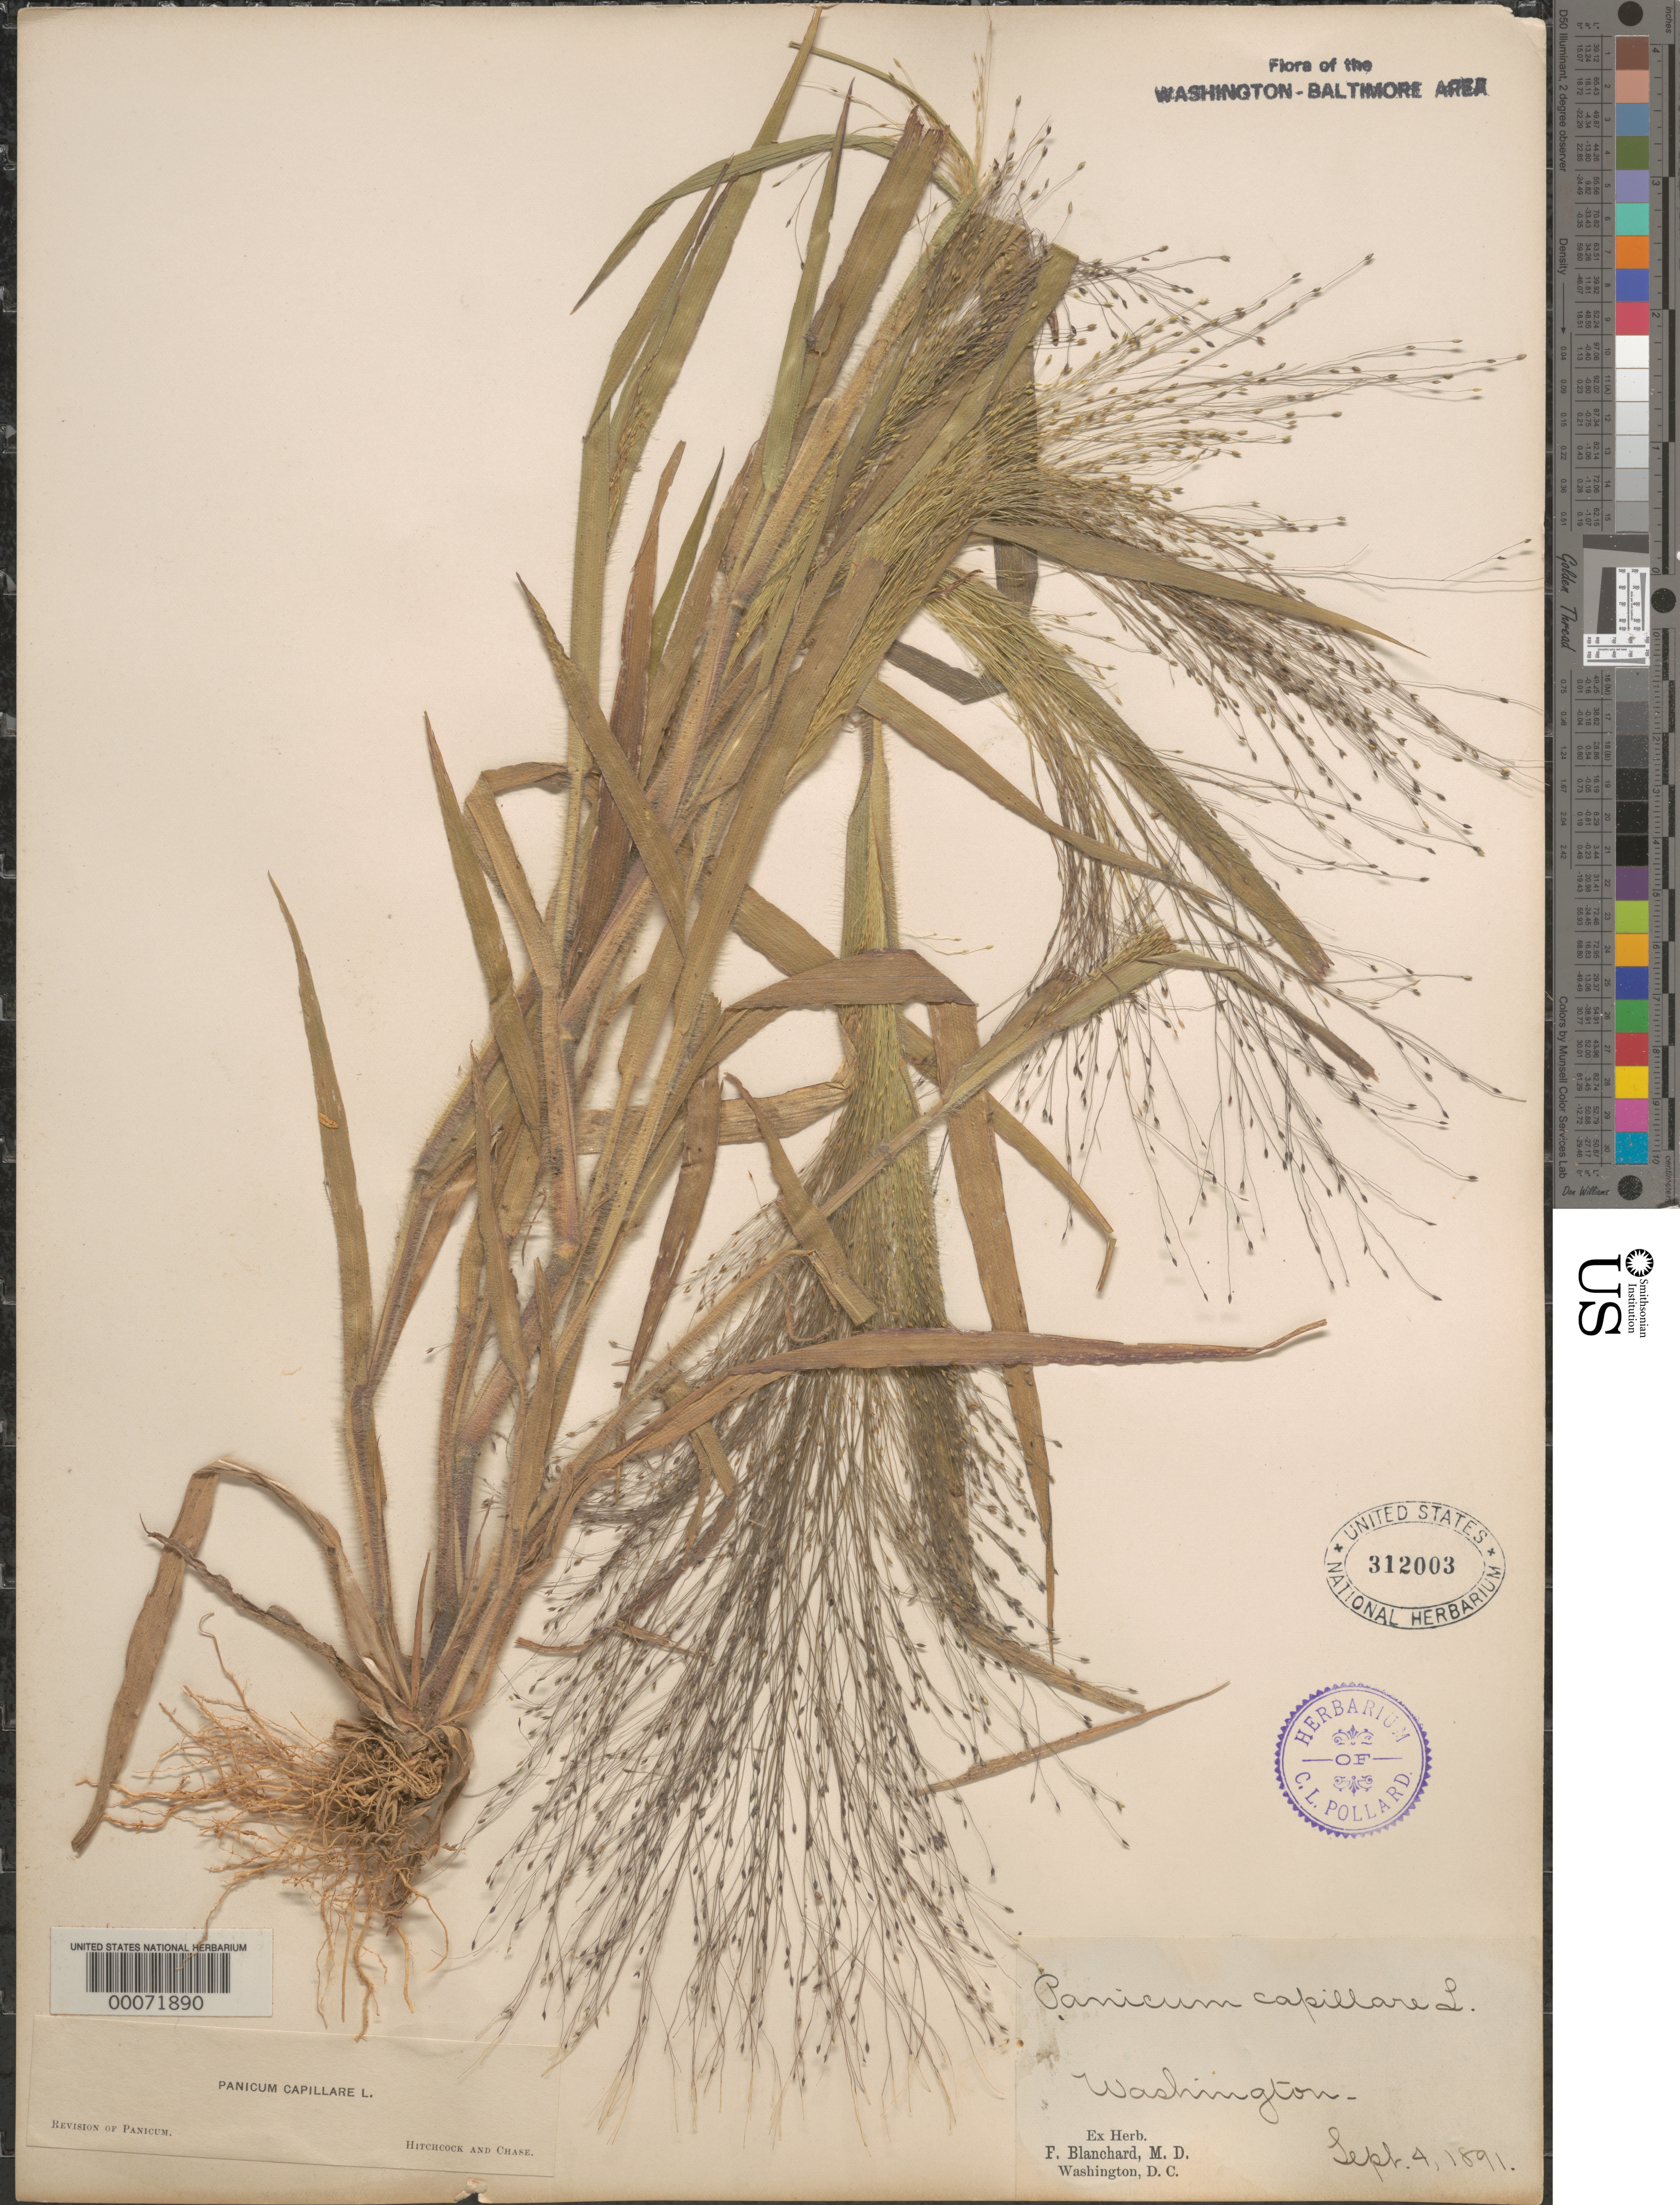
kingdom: Plantae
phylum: Tracheophyta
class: Liliopsida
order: Poales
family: Poaceae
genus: Panicum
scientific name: Panicum capillare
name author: L.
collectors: F. Blanchard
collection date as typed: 04 Sep 1891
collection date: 1891-09-04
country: United States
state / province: District of Columbia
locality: Washington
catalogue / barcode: US 312003